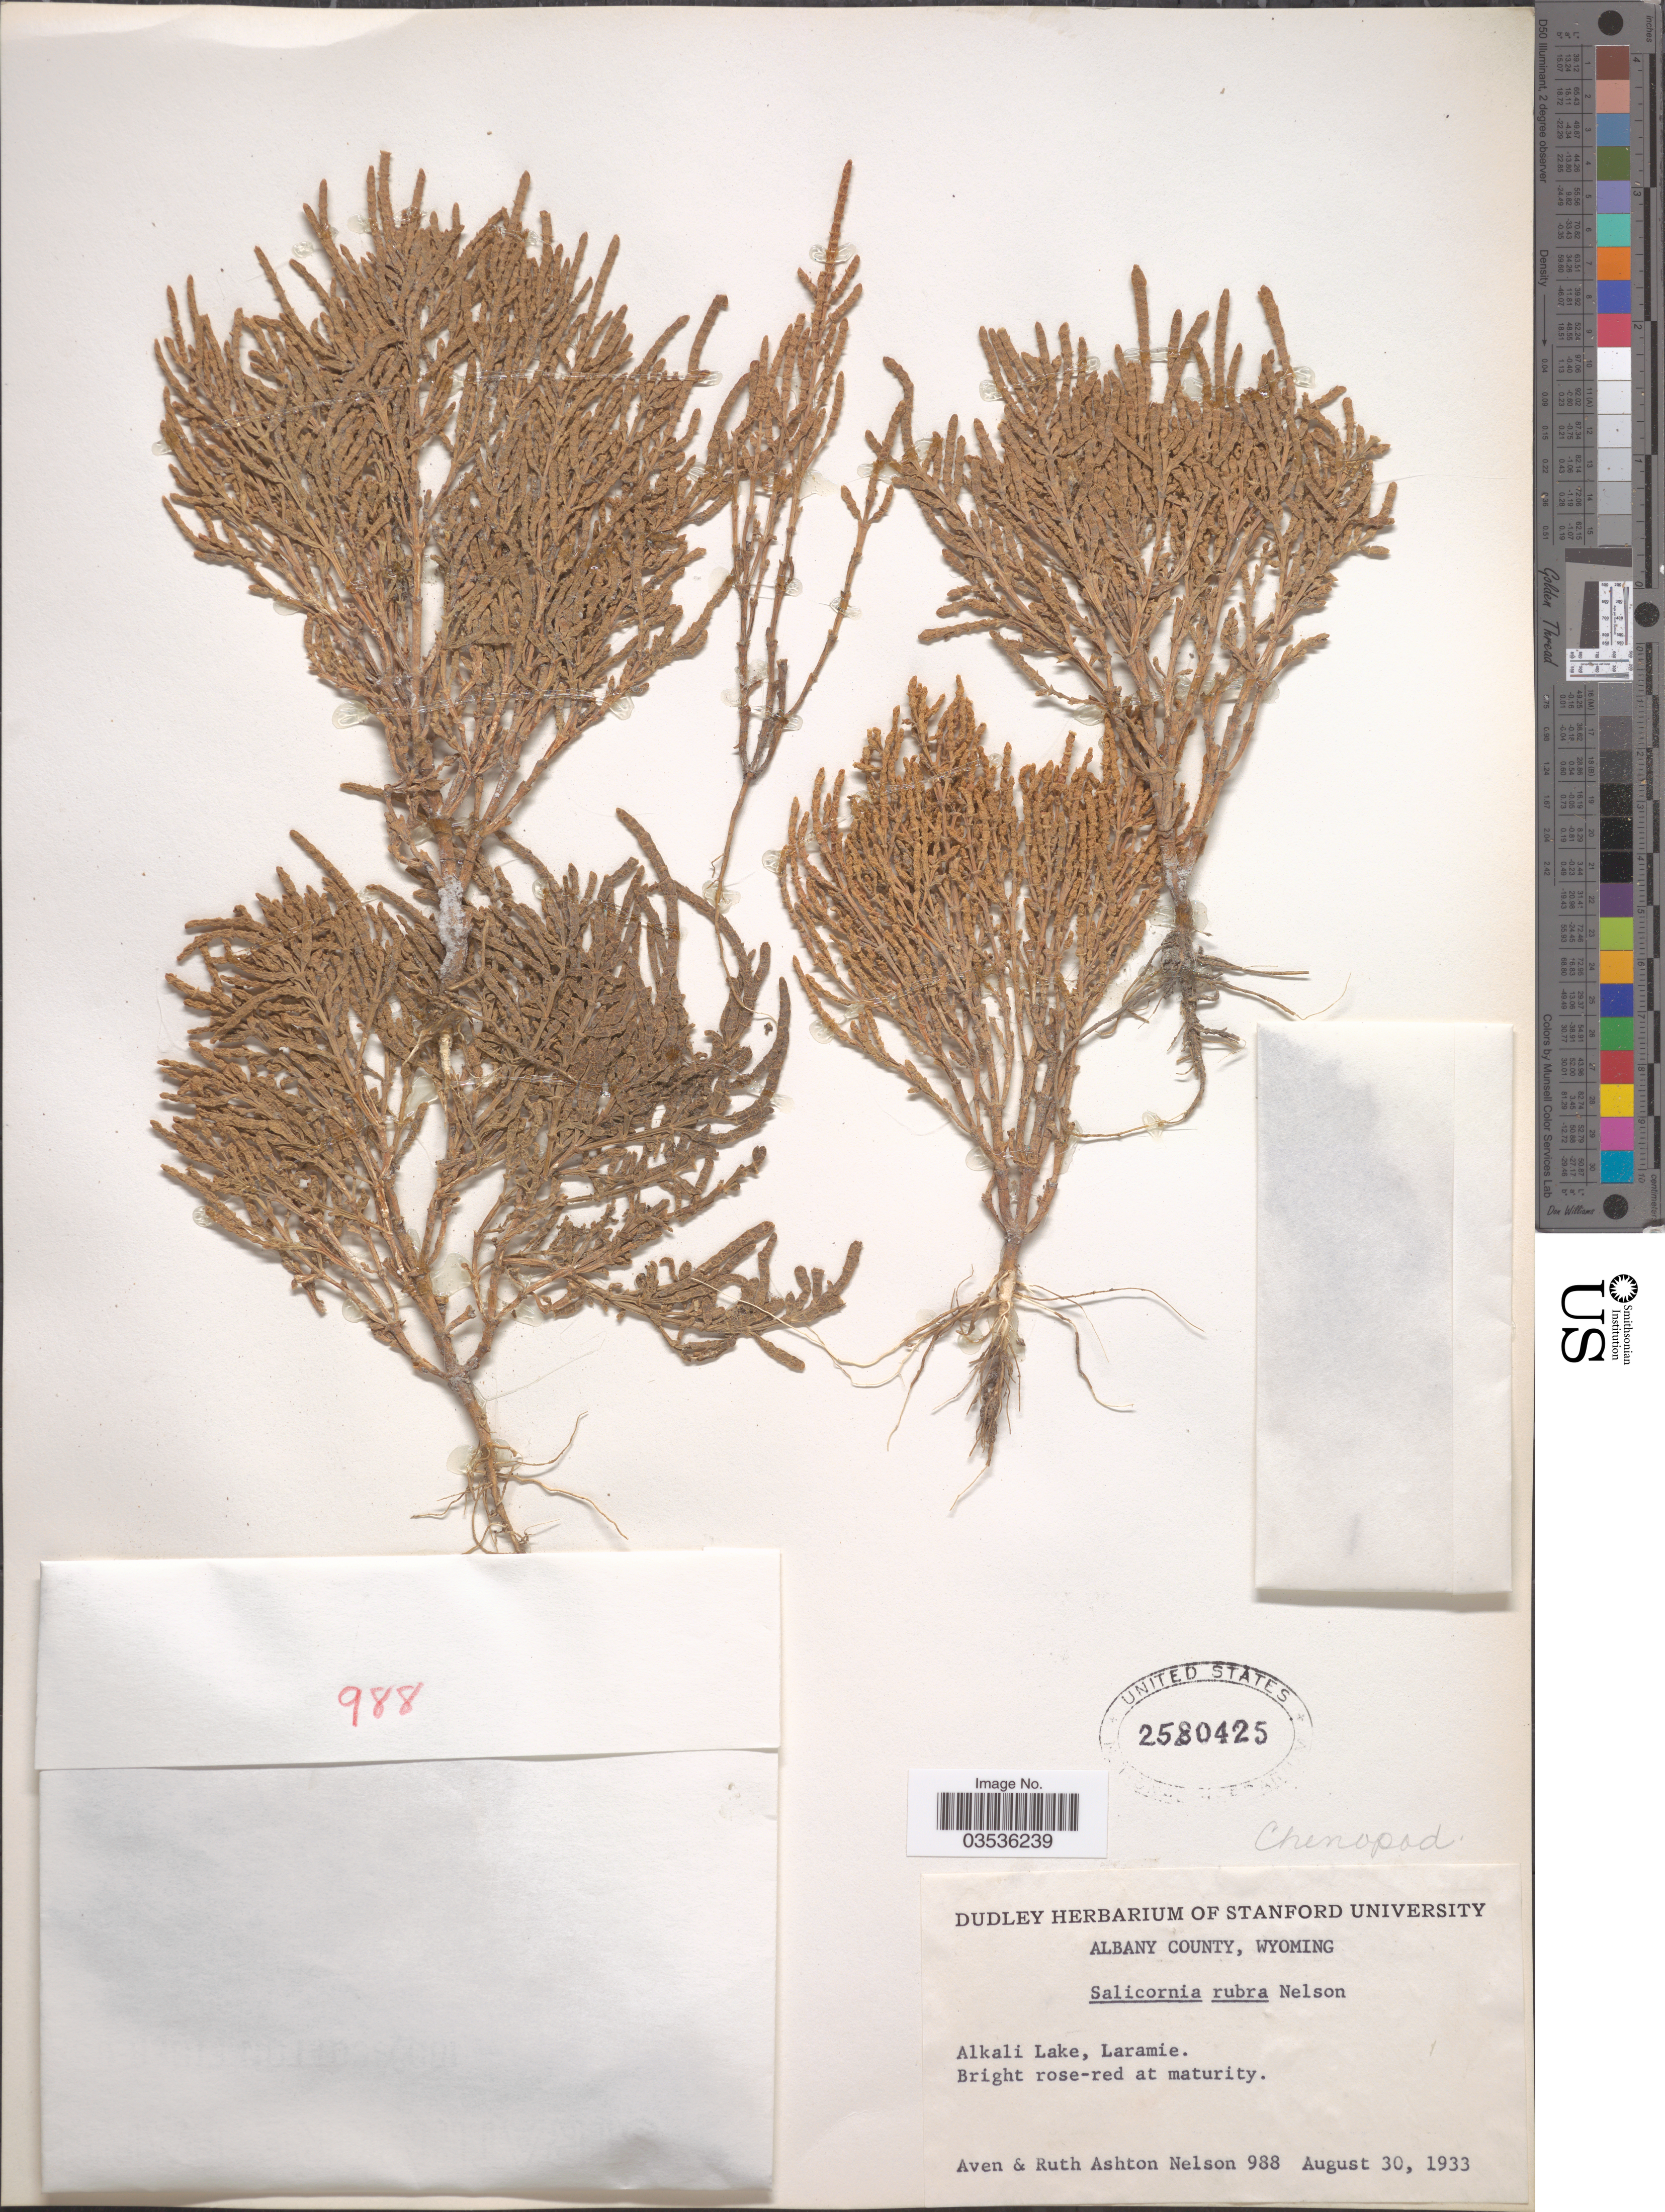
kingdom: Plantae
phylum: Tracheophyta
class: Magnoliopsida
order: Caryophyllales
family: Amaranthaceae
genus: Salicornia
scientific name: Salicornia rubra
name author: A. Nelson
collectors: A. Nelson & R. A. Nelson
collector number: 988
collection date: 1933-08-30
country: United States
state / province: Wyoming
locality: Albany County. Alkali Lake, Laramie.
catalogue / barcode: US 2580425